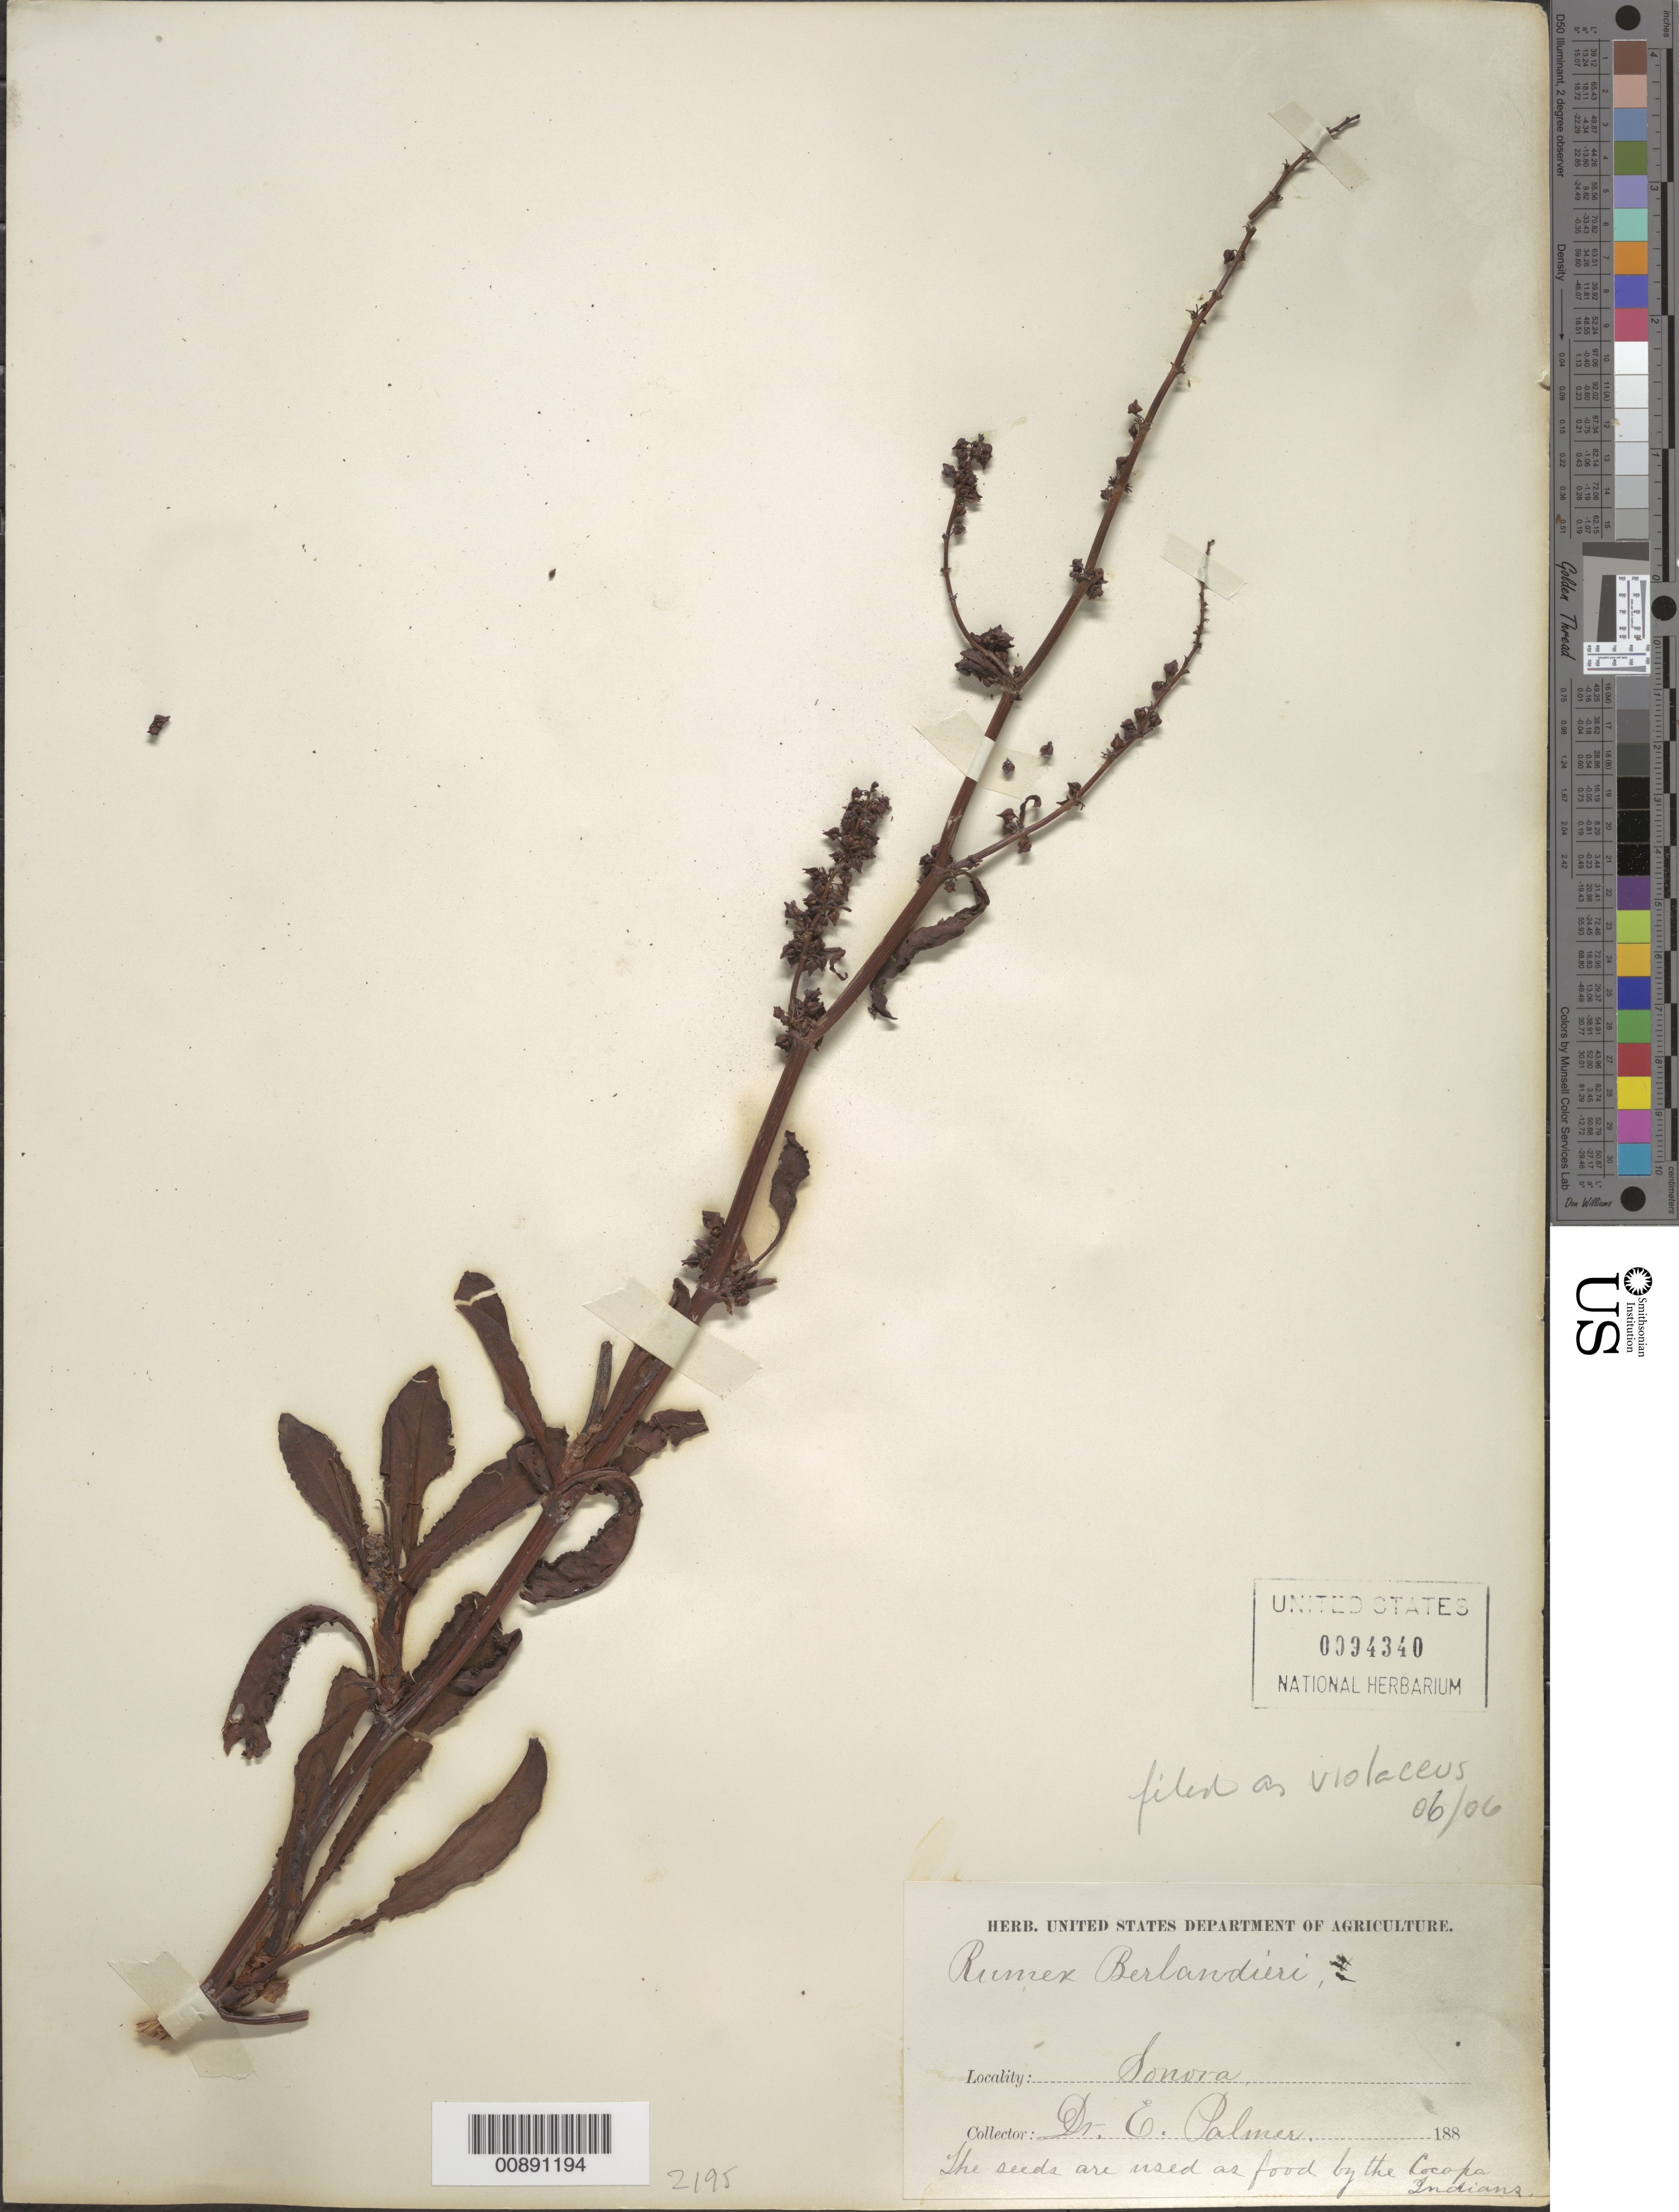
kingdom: Plantae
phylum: Tracheophyta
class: Magnoliopsida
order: Caryophyllales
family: Polygonaceae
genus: Rumex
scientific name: Rumex violascens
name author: Rech. f.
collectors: E. Palmer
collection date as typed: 188-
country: Mexico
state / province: Sonora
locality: Sonora.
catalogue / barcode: US 94340